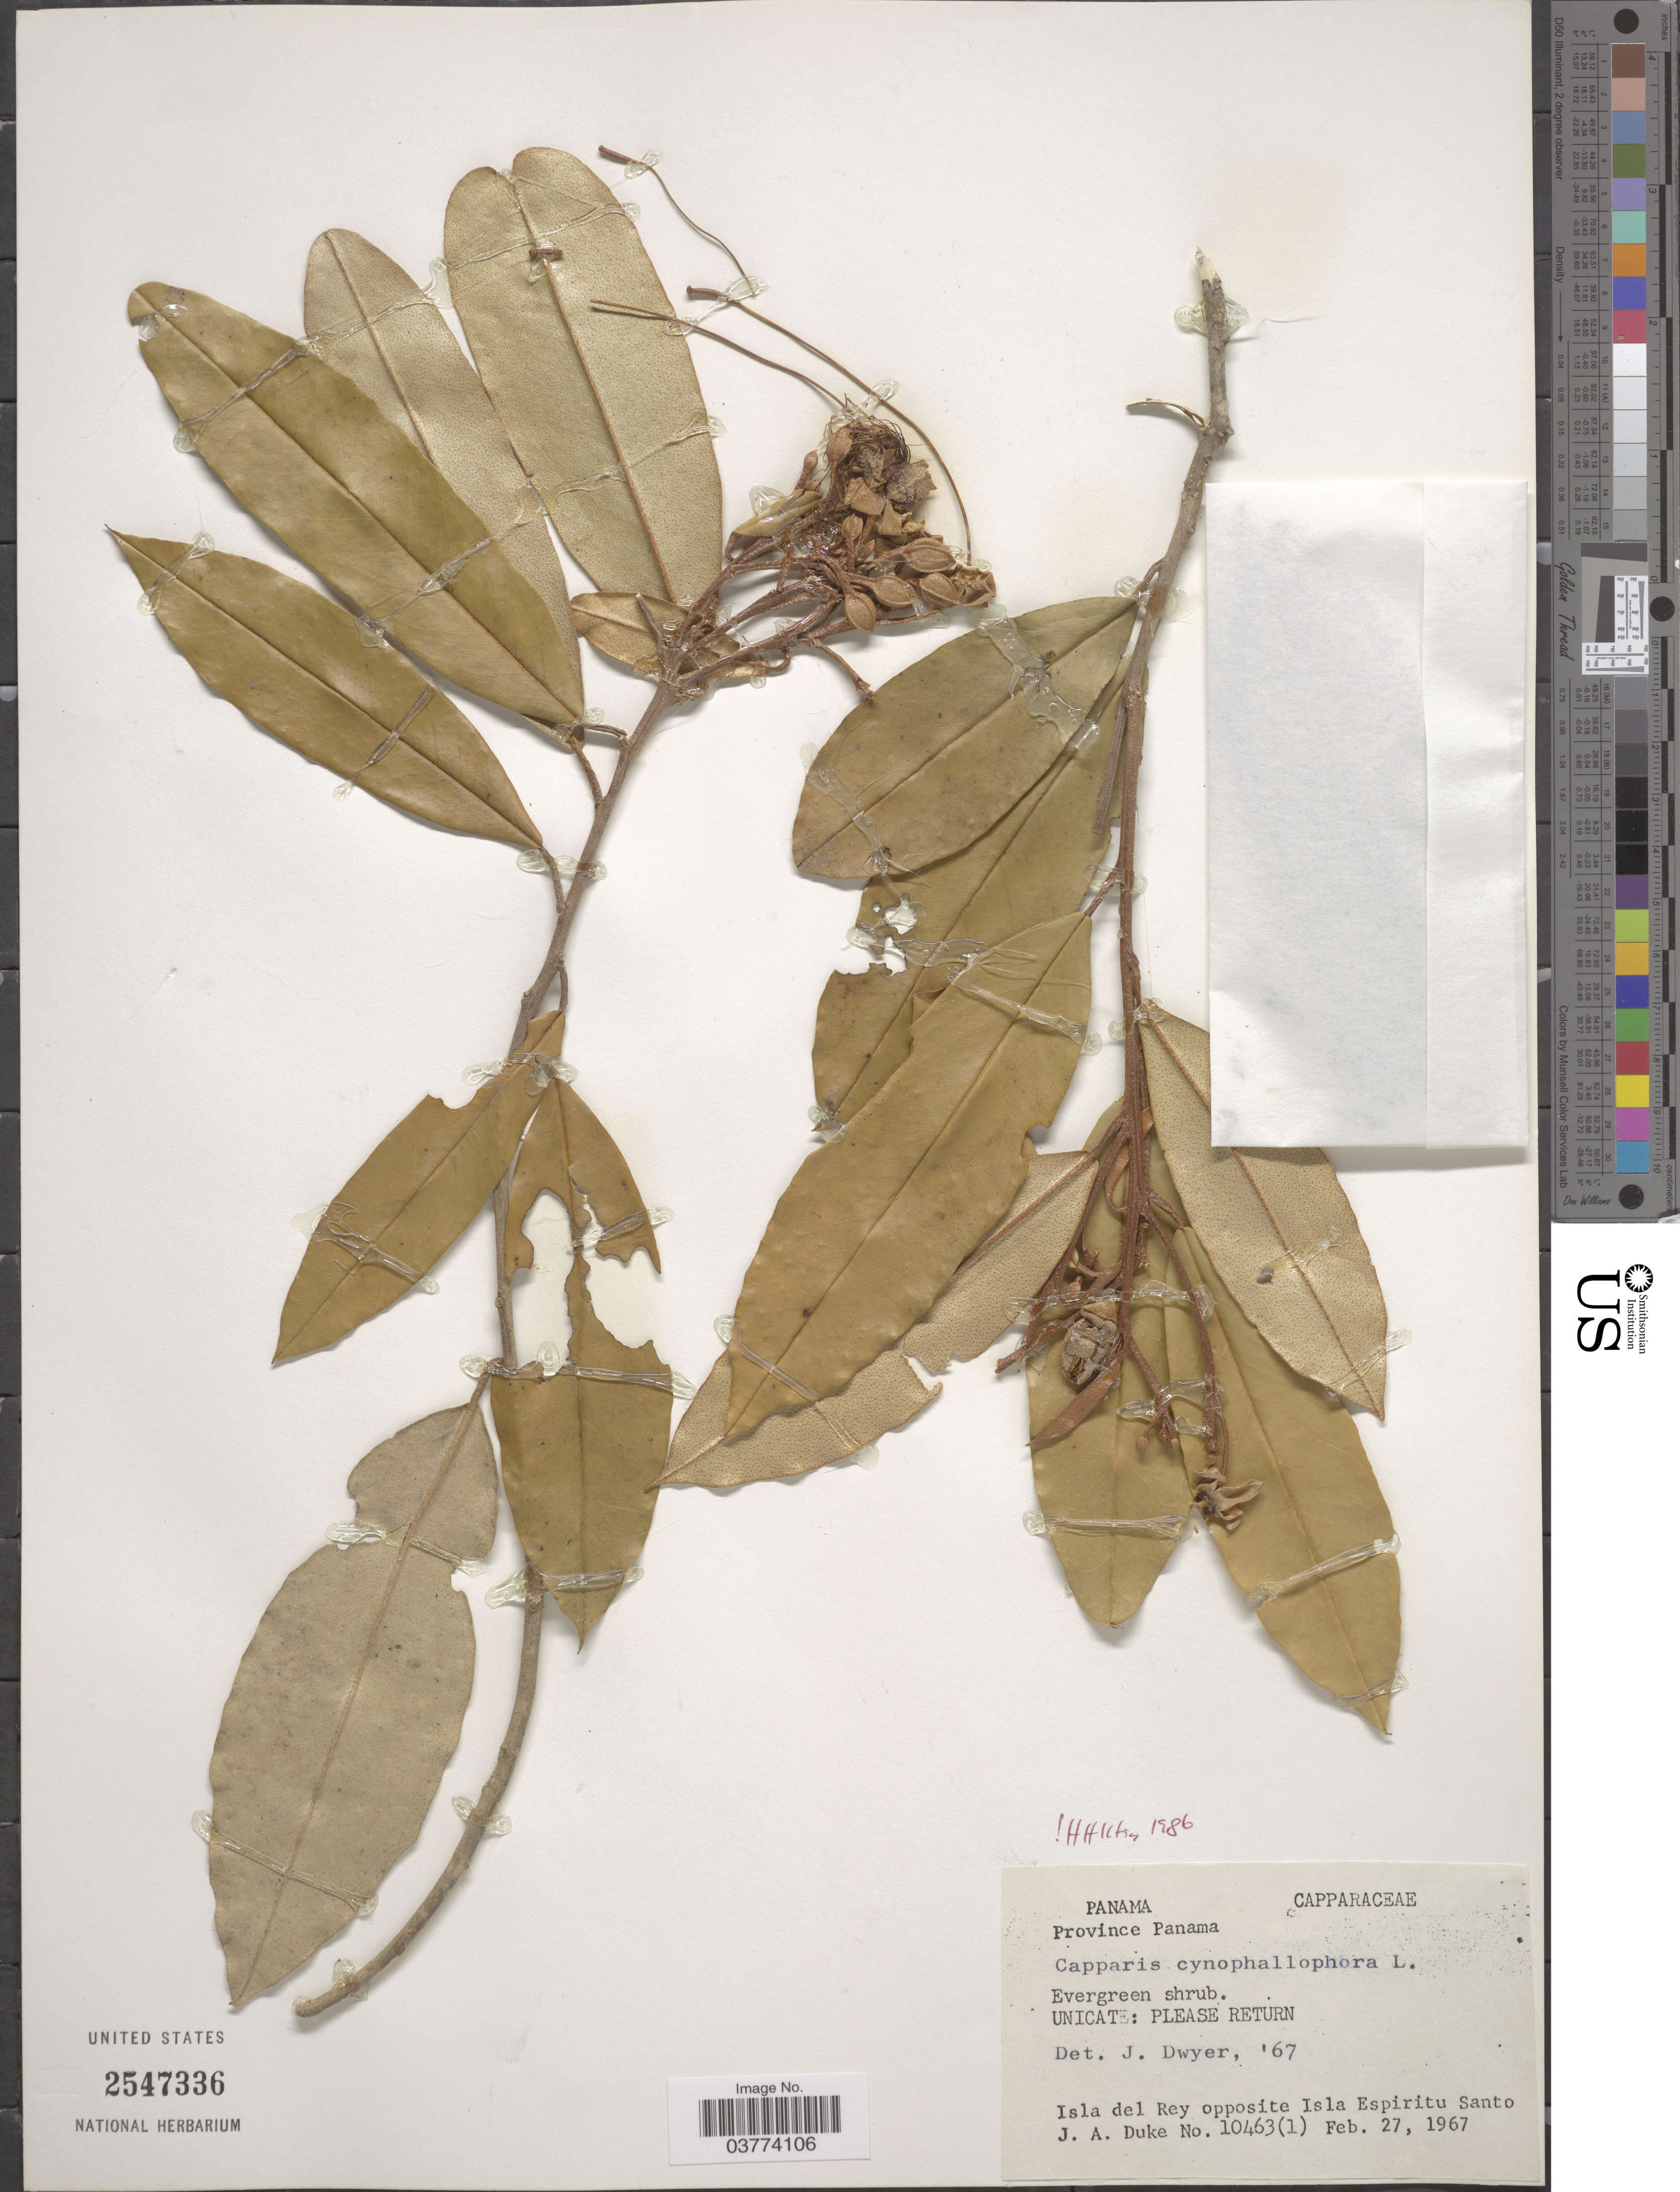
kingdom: Plantae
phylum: Tracheophyta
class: Magnoliopsida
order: Brassicales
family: Capparaceae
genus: Quadrella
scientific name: Quadrella cynophallophora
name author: (L.) Hutch.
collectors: J. A. Duke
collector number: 10463(1)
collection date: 1967-02-27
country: Panama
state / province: Panamá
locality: Isla del Rey opposite Isla Espiritu Santo.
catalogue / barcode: US 2547336